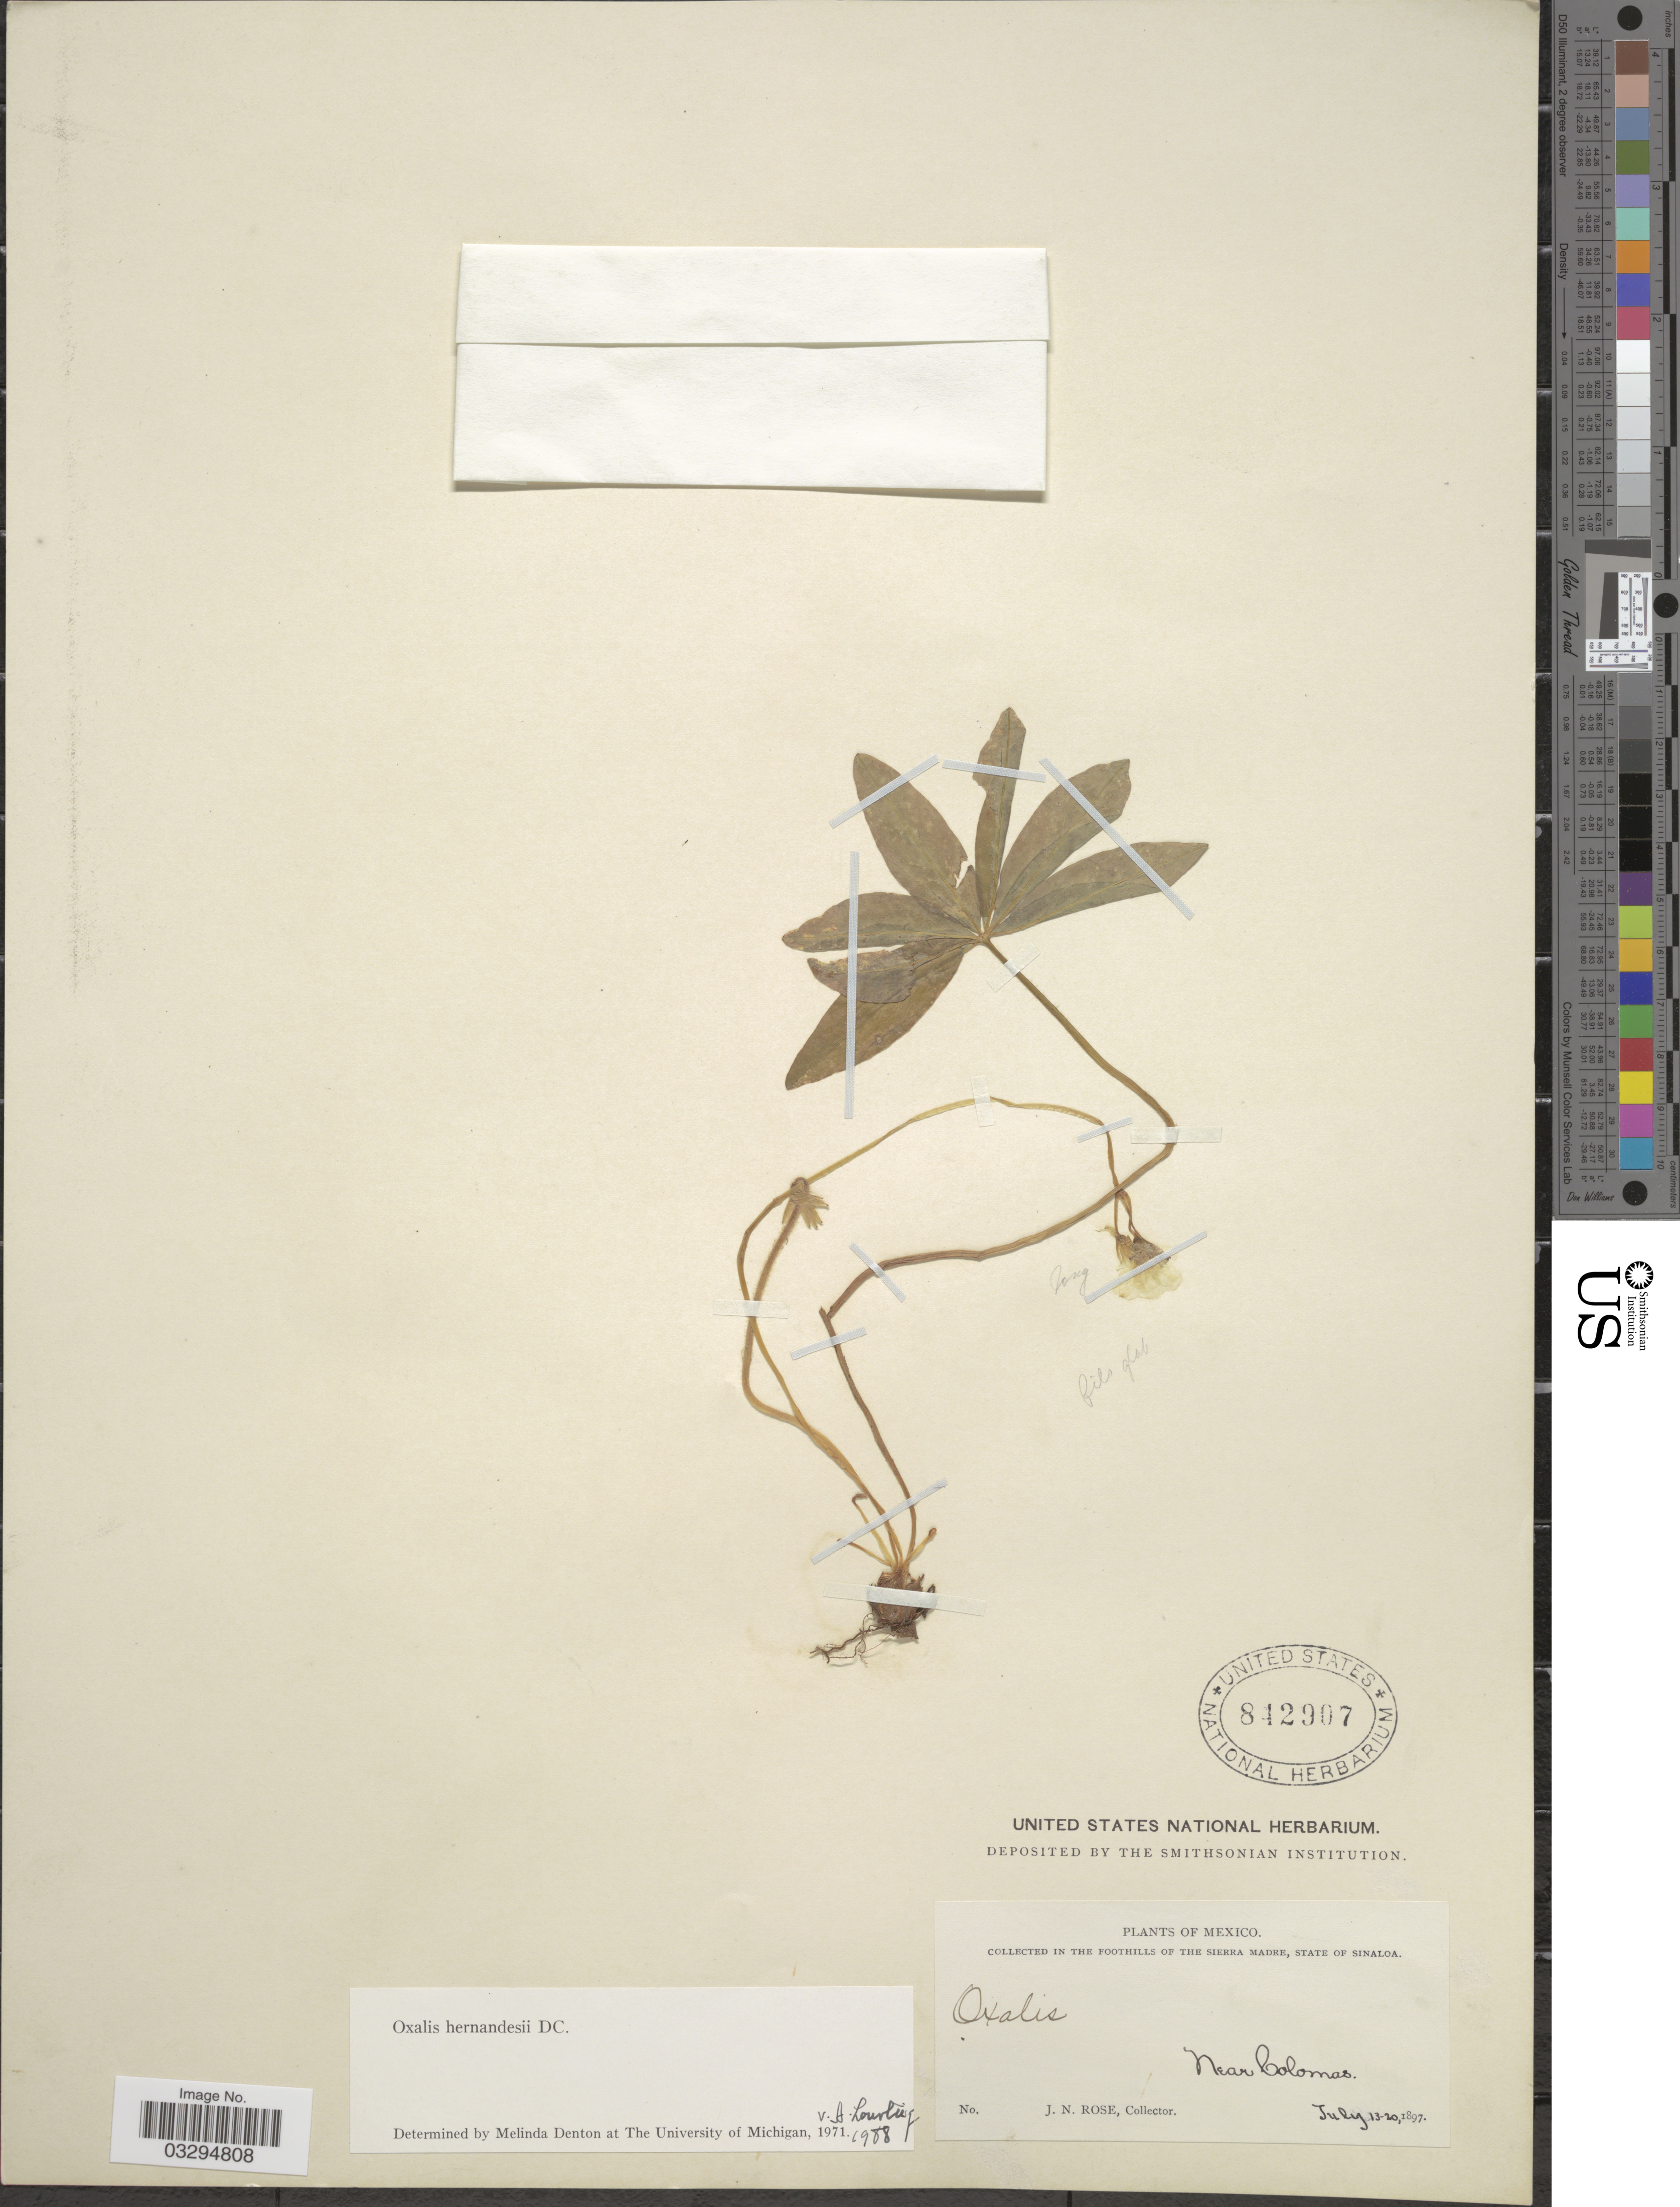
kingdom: Plantae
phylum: Tracheophyta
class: Magnoliopsida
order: Oxalidales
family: Oxalidaceae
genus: Oxalis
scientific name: Oxalis hernandezii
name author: Moc. & Sessé ex DC.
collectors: J. N. Rose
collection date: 1897-07-13/1897-07-20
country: Mexico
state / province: Sinaloa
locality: In the foothills of The Sierra Madre, Near Colomas.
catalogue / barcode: US 842907